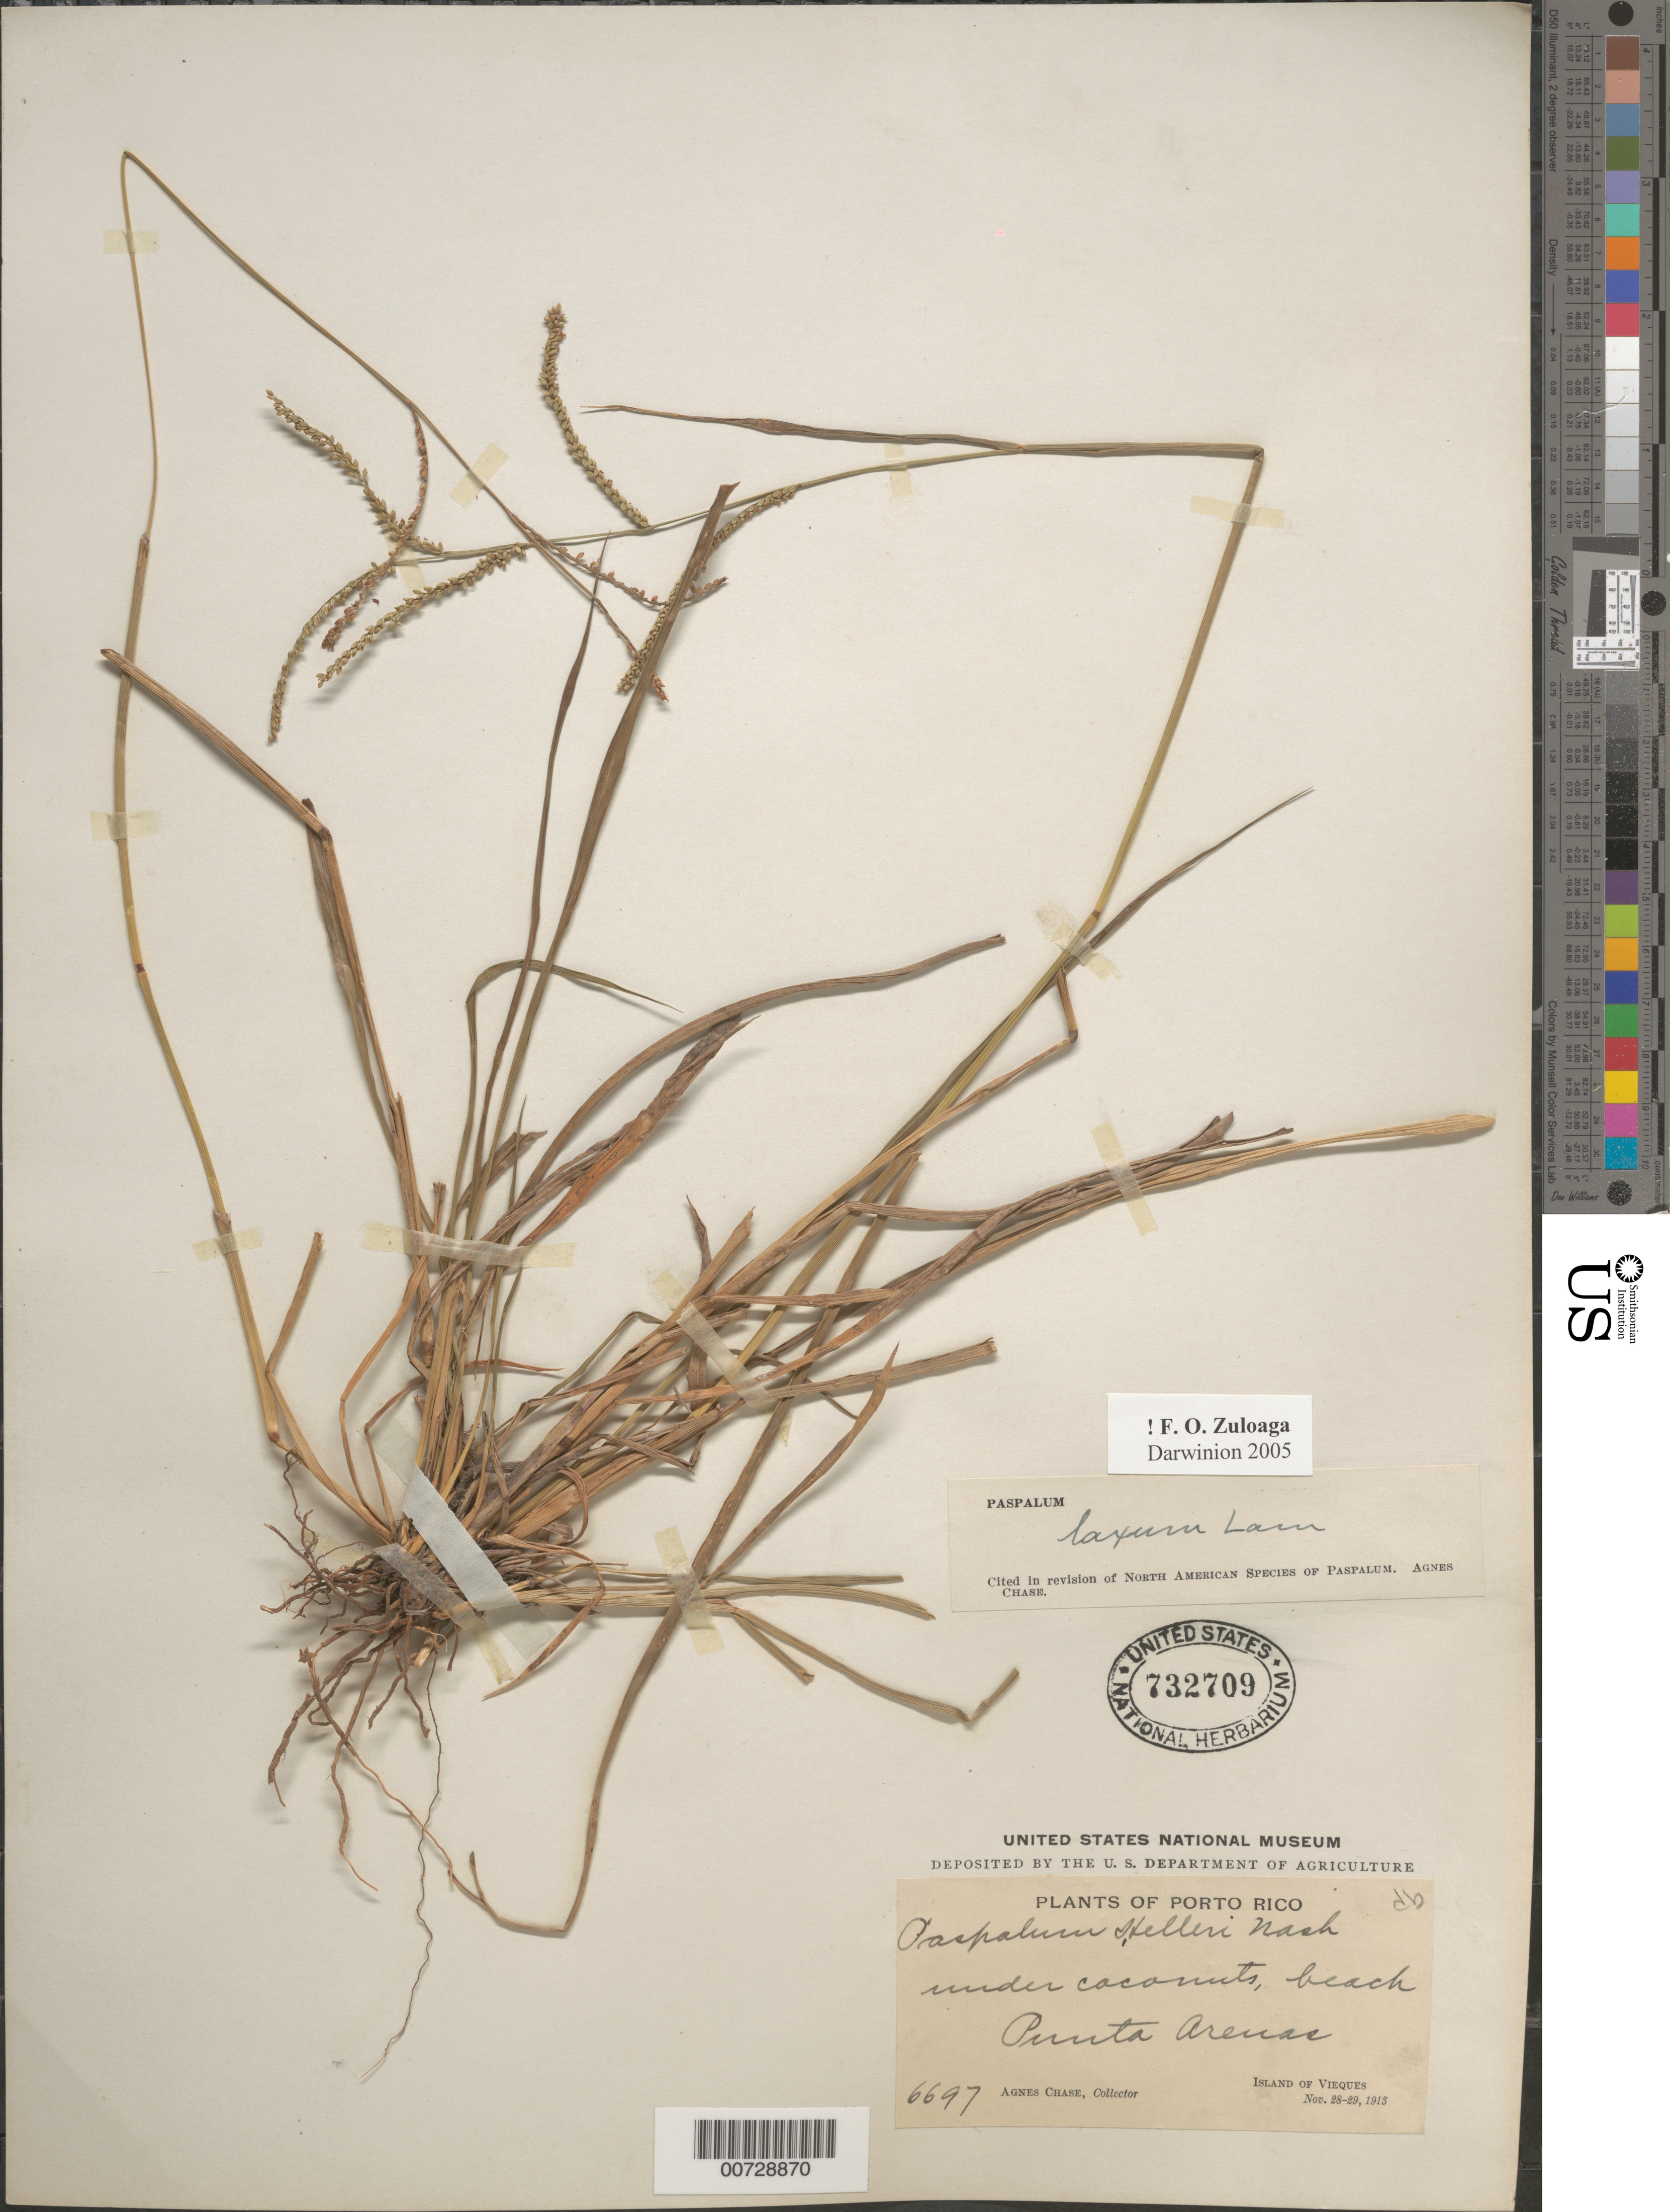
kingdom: Plantae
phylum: Tracheophyta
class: Liliopsida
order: Poales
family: Poaceae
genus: Paspalum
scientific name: Paspalum laxum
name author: Lam.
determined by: Chase, [M.] Agnes, (US)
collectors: A. Chase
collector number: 6697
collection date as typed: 28 Nov 1913 and 29 Nov 1913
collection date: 1913-11-28,1913-11-29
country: Puerto Rico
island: Vieques I.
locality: Punta Arenas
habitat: Under coconuts, beach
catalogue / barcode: US 732709